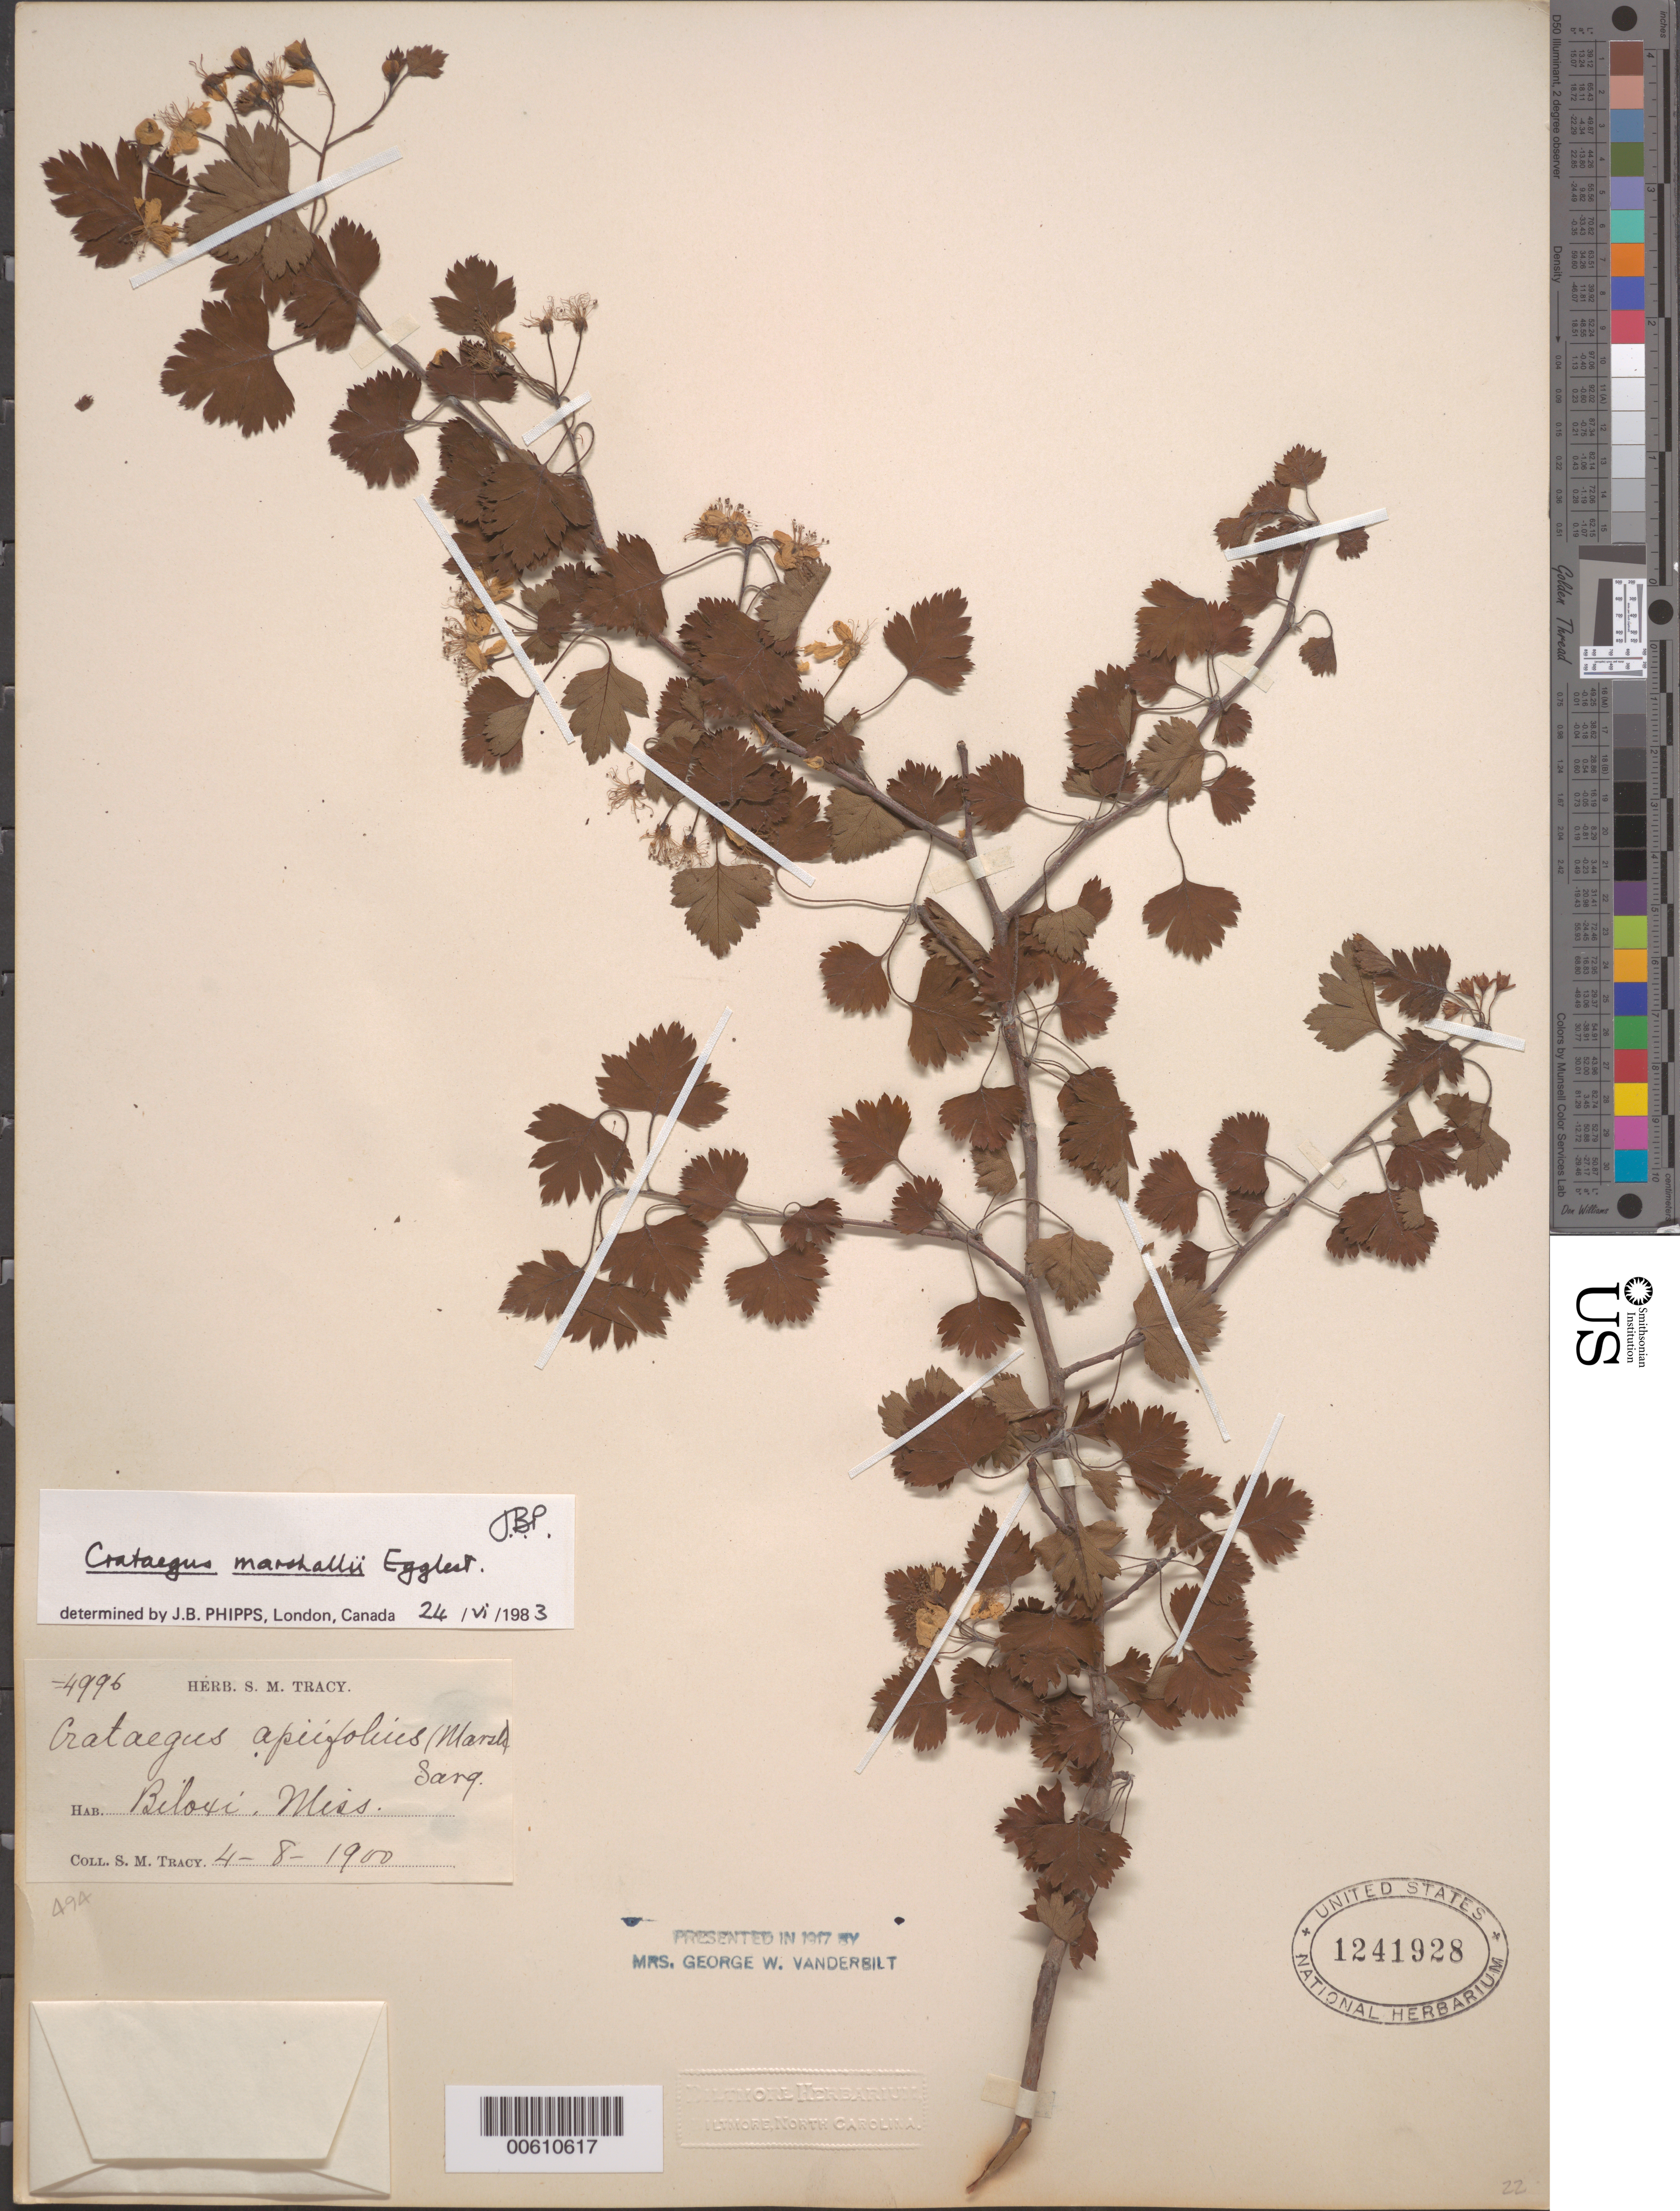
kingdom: Plantae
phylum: Tracheophyta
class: Magnoliopsida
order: Rosales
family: Rosaceae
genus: Crataegus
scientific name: Crataegus marshallii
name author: Eggl.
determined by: Phipps, James B., (UWO), University of Western Ontario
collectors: S. M. Tracy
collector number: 4996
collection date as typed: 08 Apr 1900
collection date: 1900-04-08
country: United States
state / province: Mississippi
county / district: Harrison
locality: Biloxi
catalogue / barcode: US 1241928